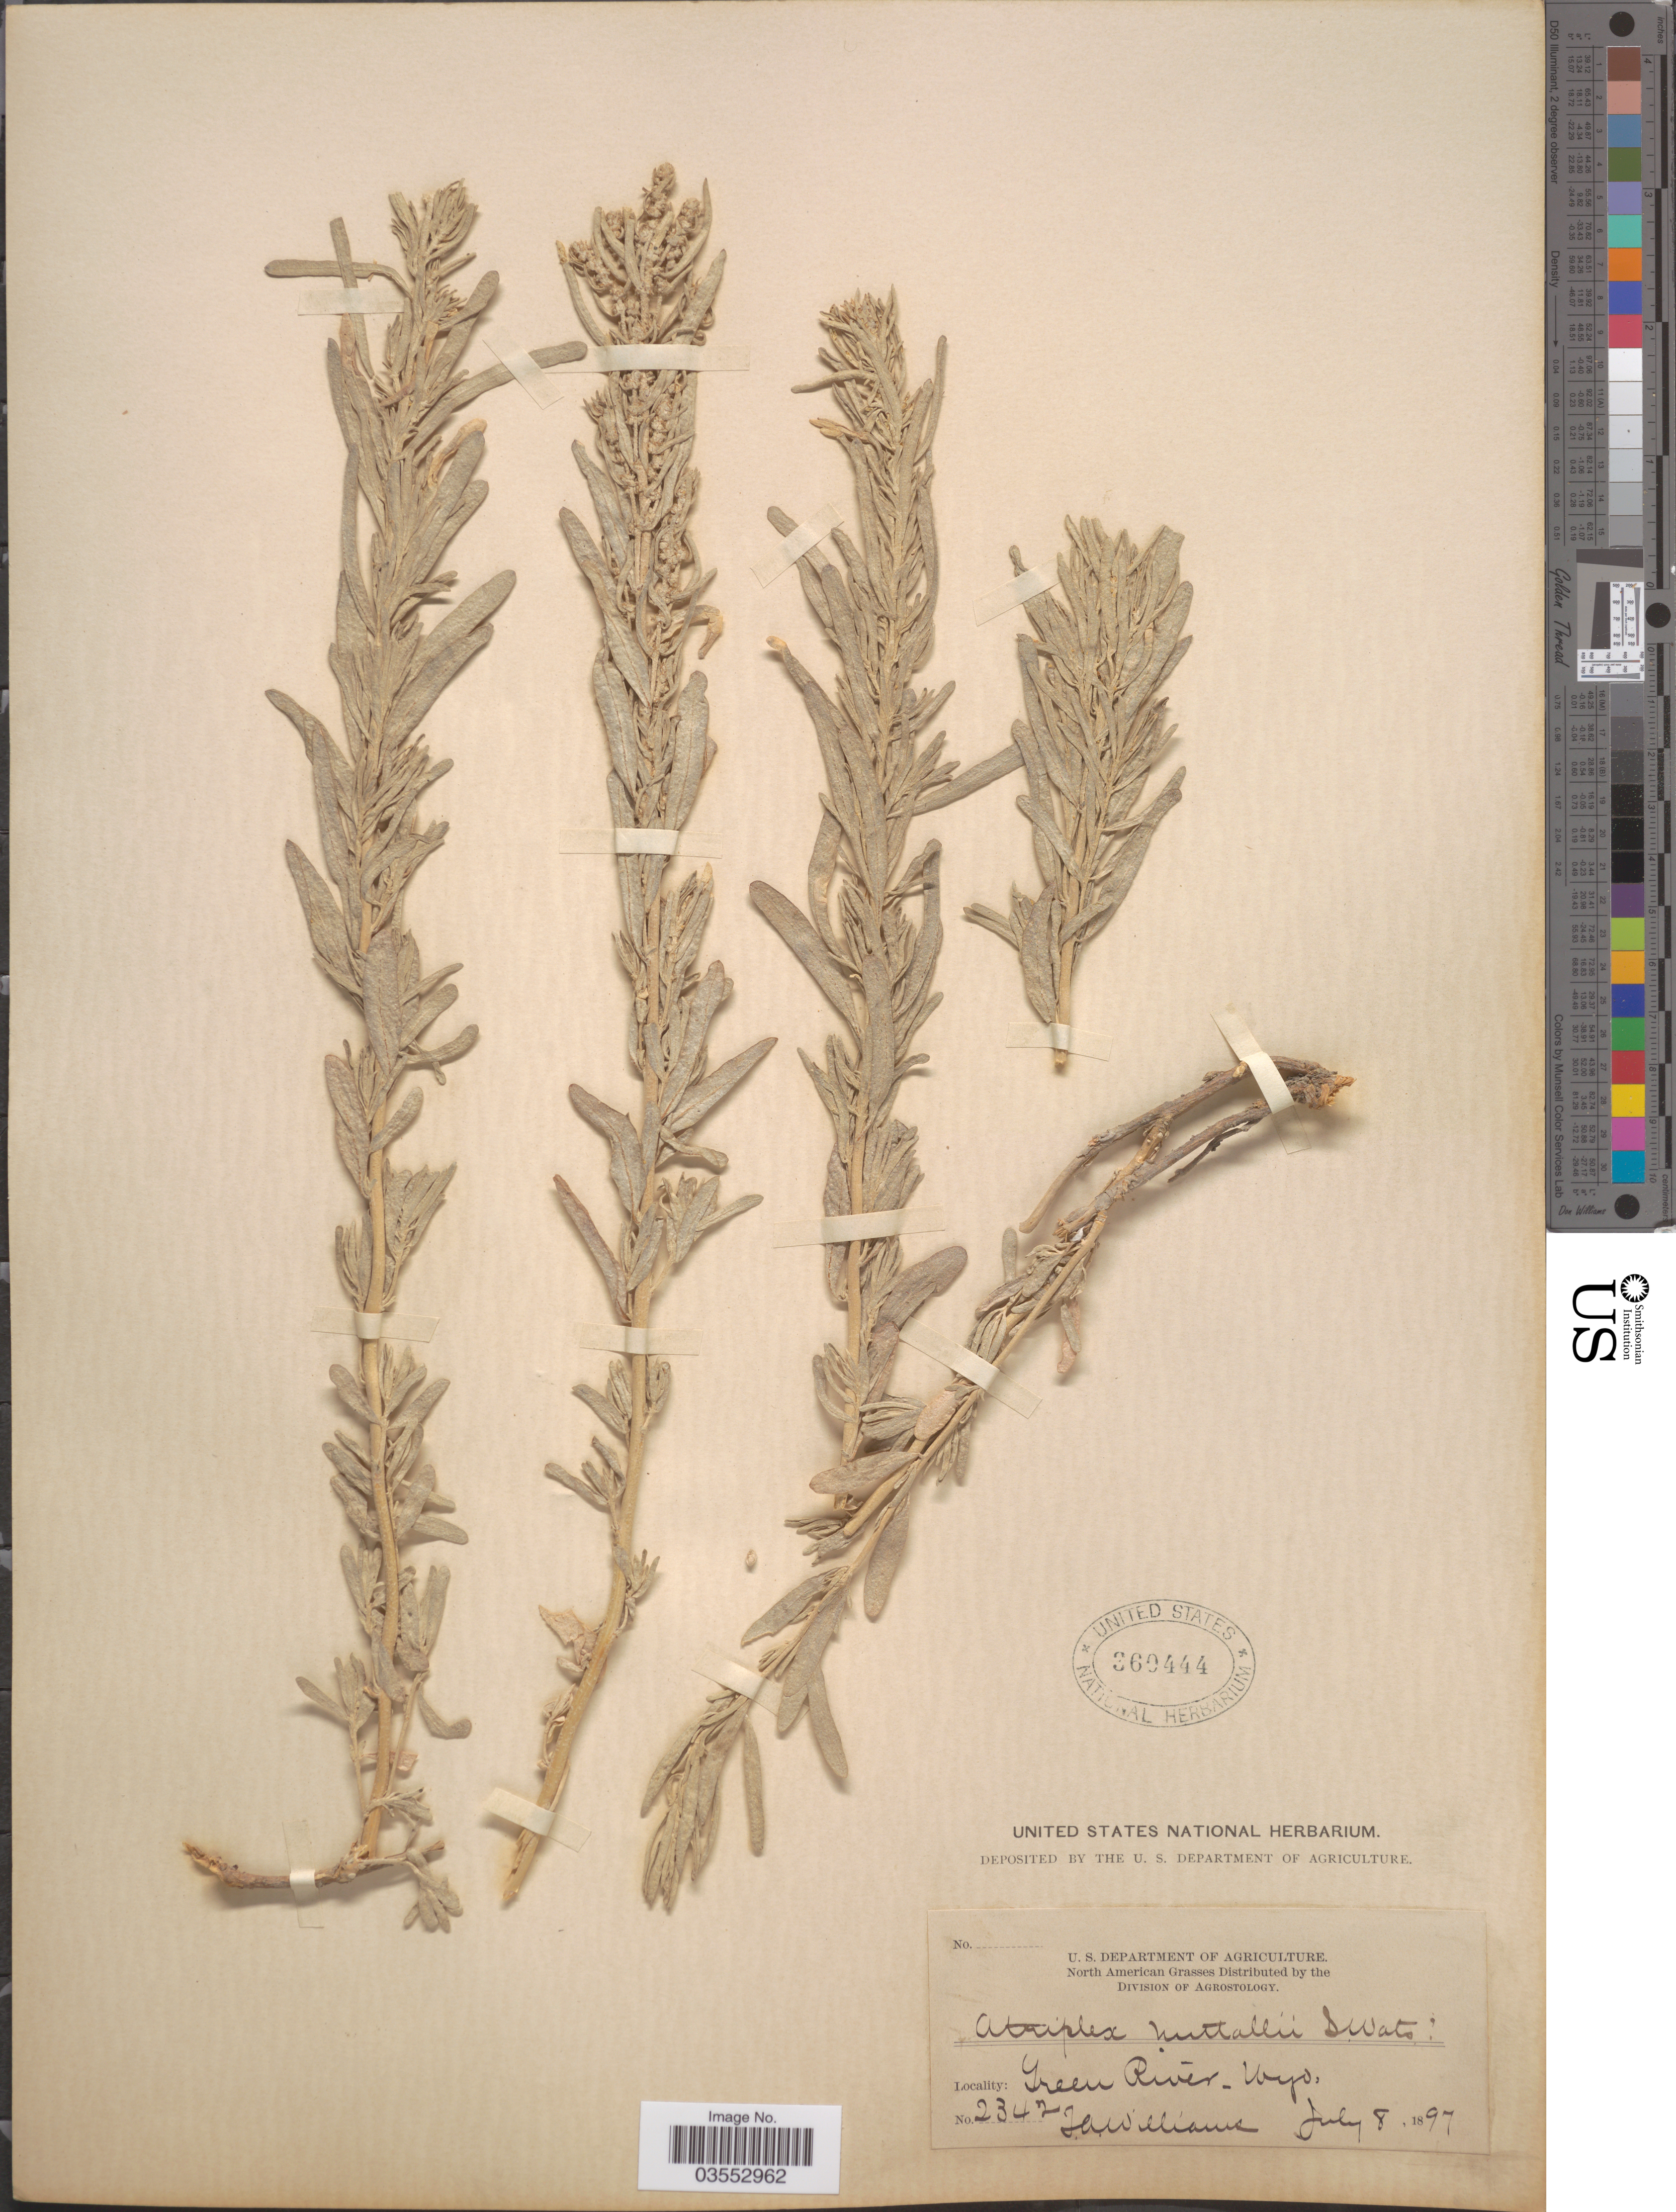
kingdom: Plantae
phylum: Tracheophyta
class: Magnoliopsida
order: Caryophyllales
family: Amaranthaceae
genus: Atriplex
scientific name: Atriplex tridentata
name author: Kuntze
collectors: T. Williams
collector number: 2342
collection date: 1897-07-08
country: United States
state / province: Wyoming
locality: Green River.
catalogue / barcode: US 360444